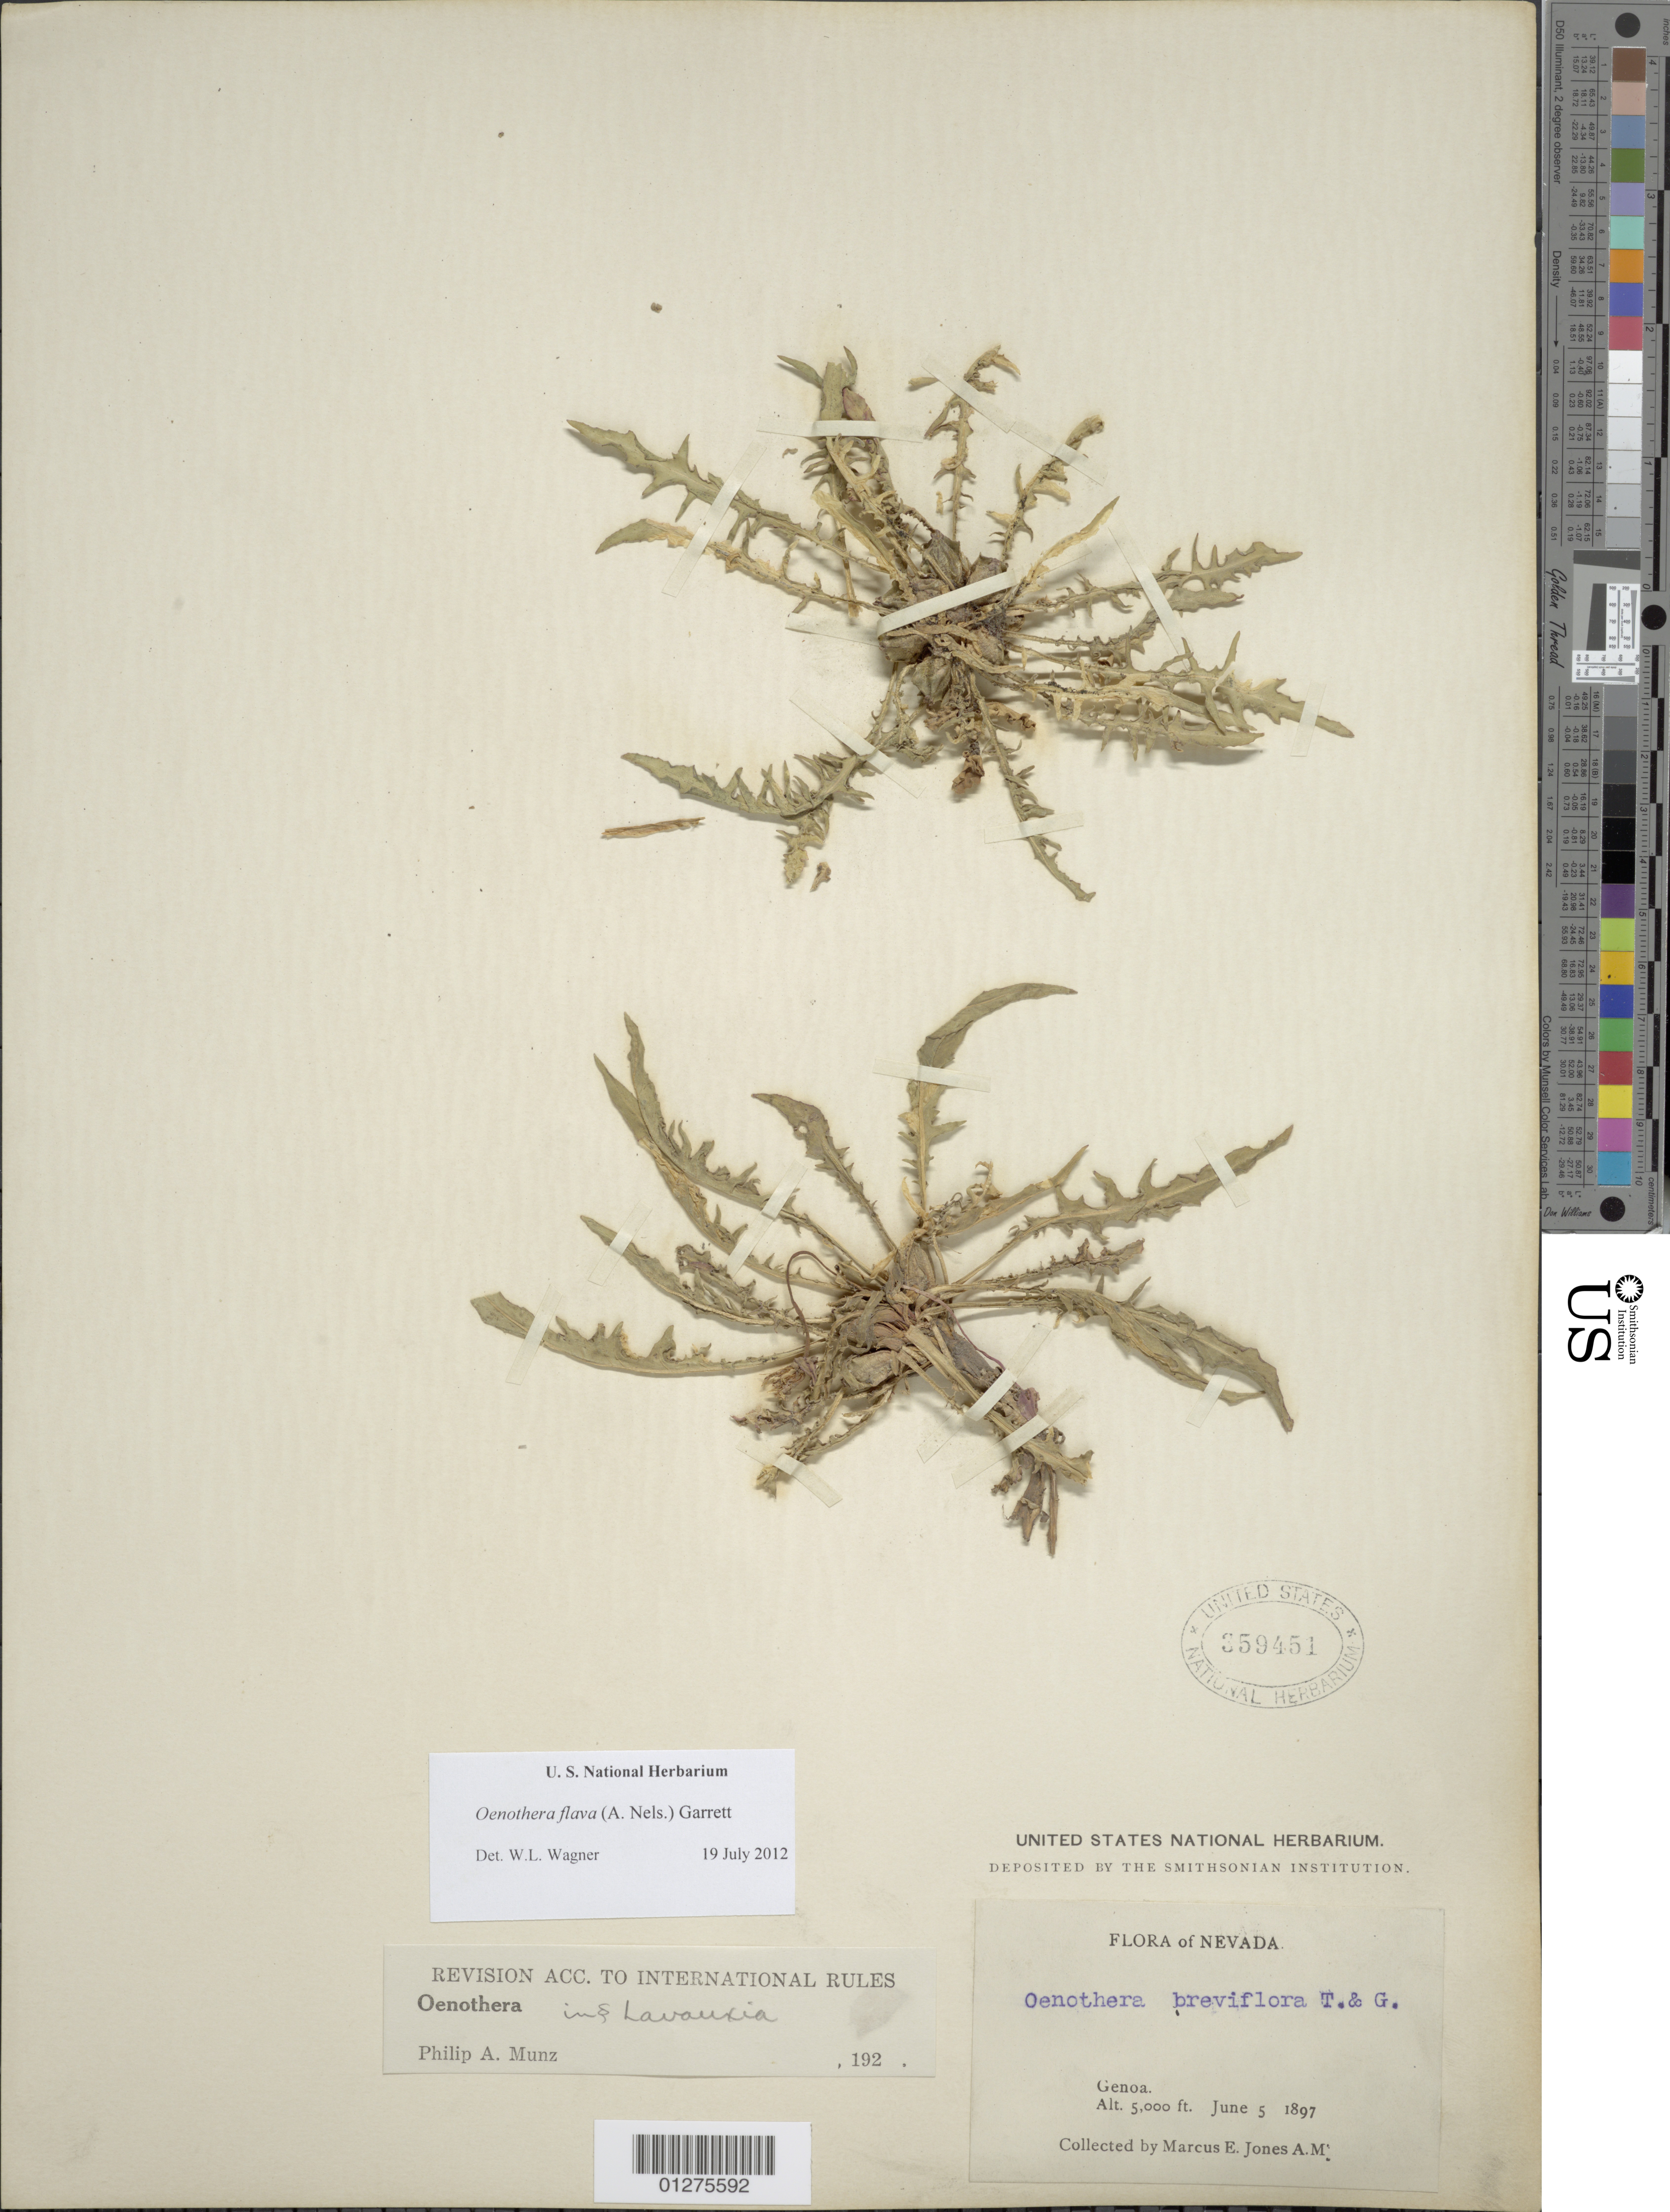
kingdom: Plantae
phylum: Tracheophyta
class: Magnoliopsida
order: Myrtales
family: Onagraceae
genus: Oenothera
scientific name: Oenothera flava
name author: (A. Nelson) Garrett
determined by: Wagner, W. L., (BOT), Smithsonian Institution - National Museum of Natural History (UNITED STATES)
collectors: M. E. Jones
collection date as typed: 05 Jun 1897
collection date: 1897-06-05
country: United States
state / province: Nevada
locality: Genoa.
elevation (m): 1524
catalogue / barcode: US 359451